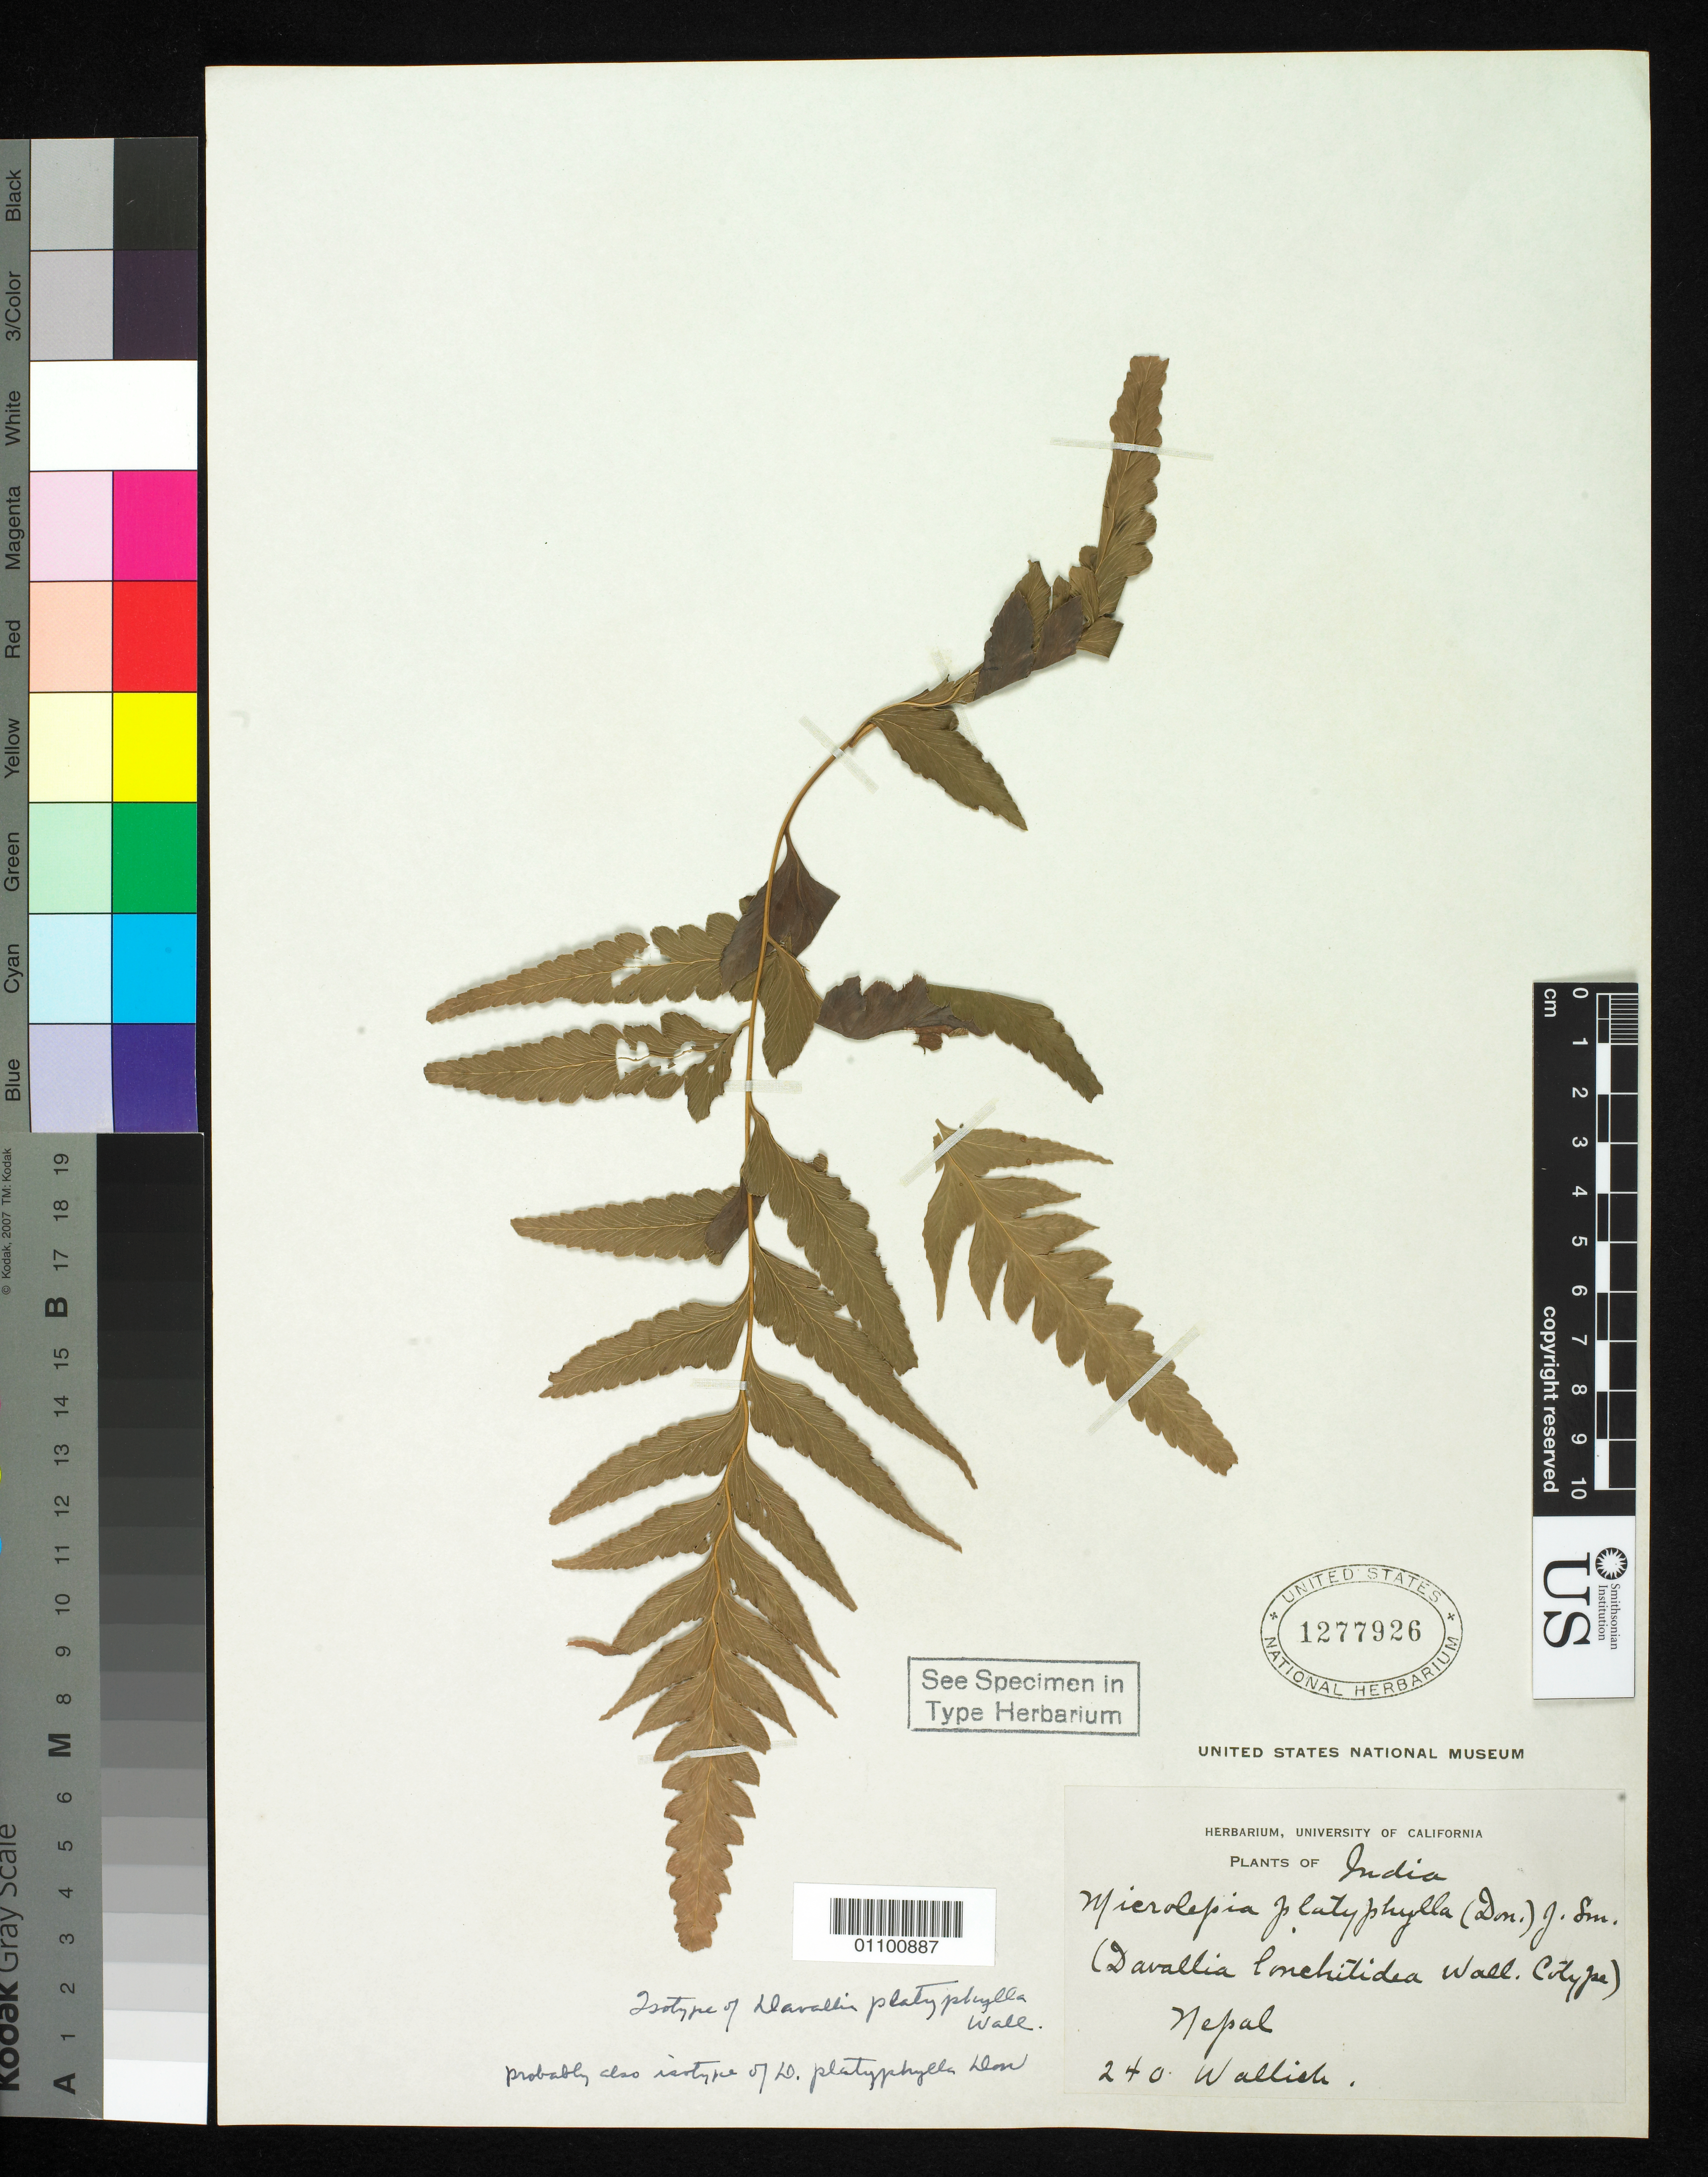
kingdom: Plantae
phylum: Tracheophyta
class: Polypodiopsida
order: Polypodiales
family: Davalliaceae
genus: Davallia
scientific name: Davallia lonchitidea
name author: Wall. ex Hook.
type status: Type Collection; Possible Type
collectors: N. Wallich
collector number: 240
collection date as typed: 1821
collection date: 1821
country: Nepal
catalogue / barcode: US 1277926